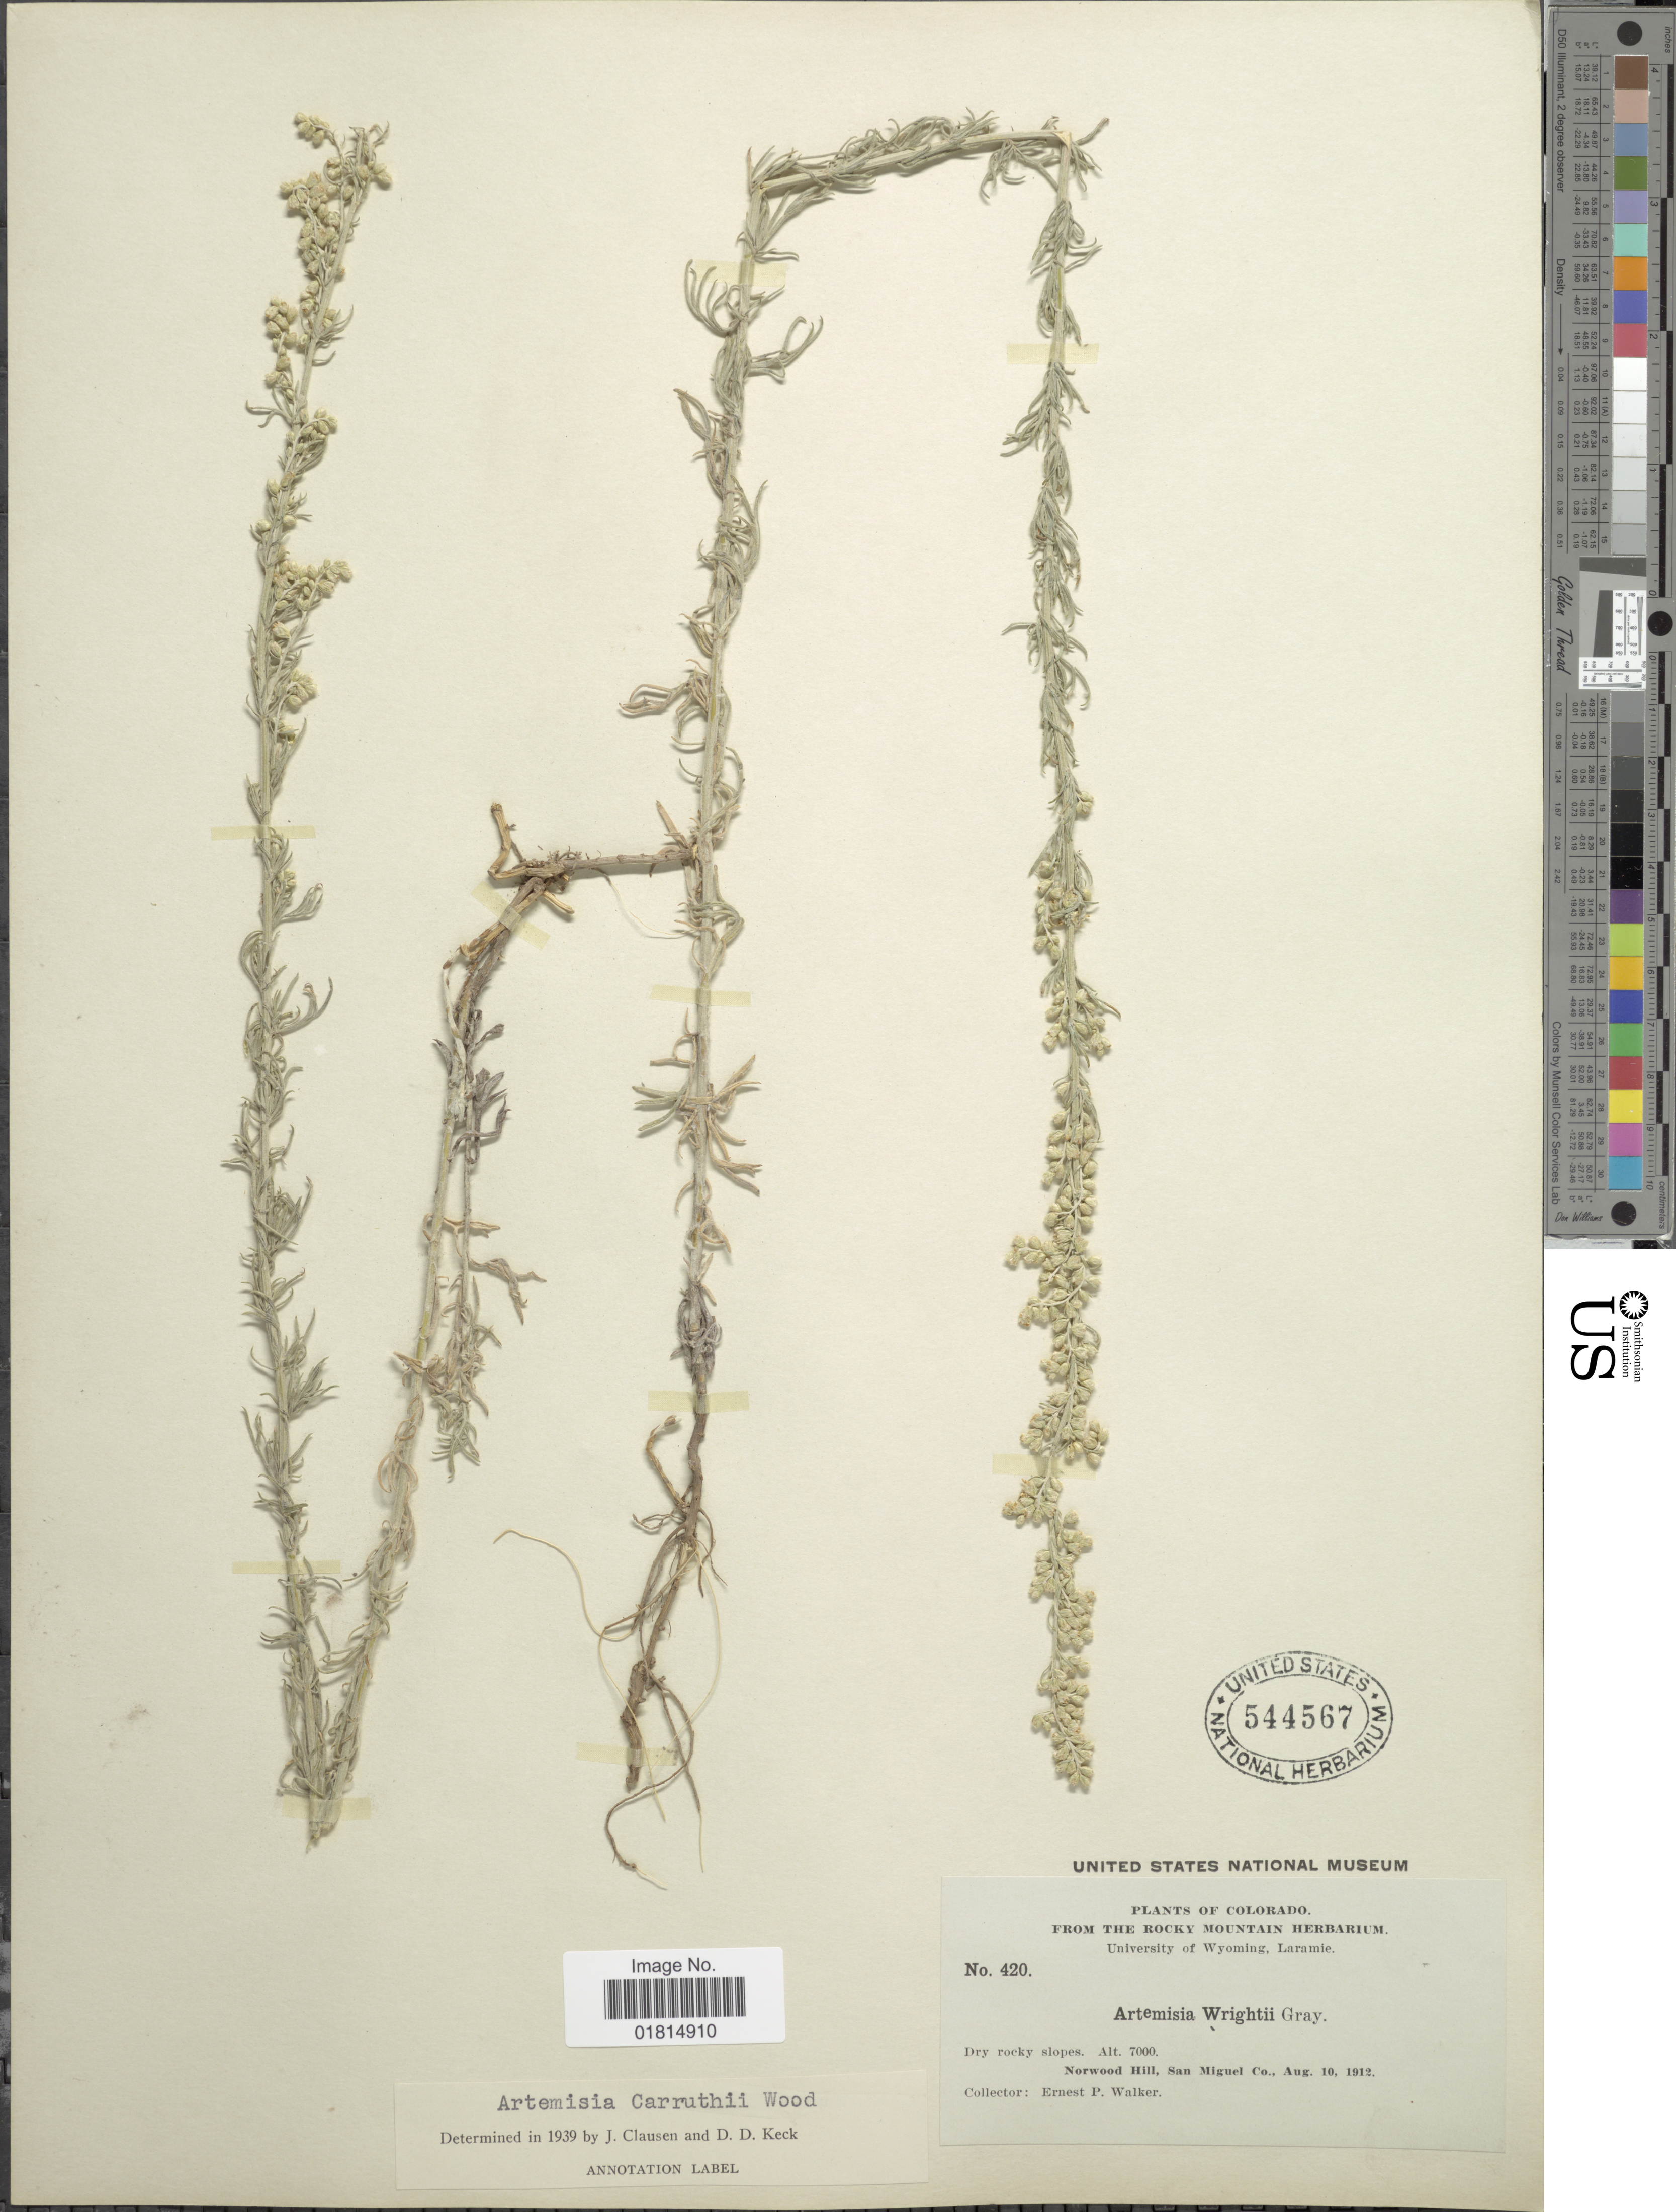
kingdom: Plantae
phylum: Tracheophyta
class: Magnoliopsida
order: Asterales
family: Asteraceae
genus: Artemisia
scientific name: Artemisia carruthii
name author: Alph. Wood ex Carruth.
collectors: E. P. Walker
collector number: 420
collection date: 1912-08-10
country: United States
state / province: Colorado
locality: Dry rocky slopes. Norwood Hill, San Miguel Co.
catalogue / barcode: US 544567